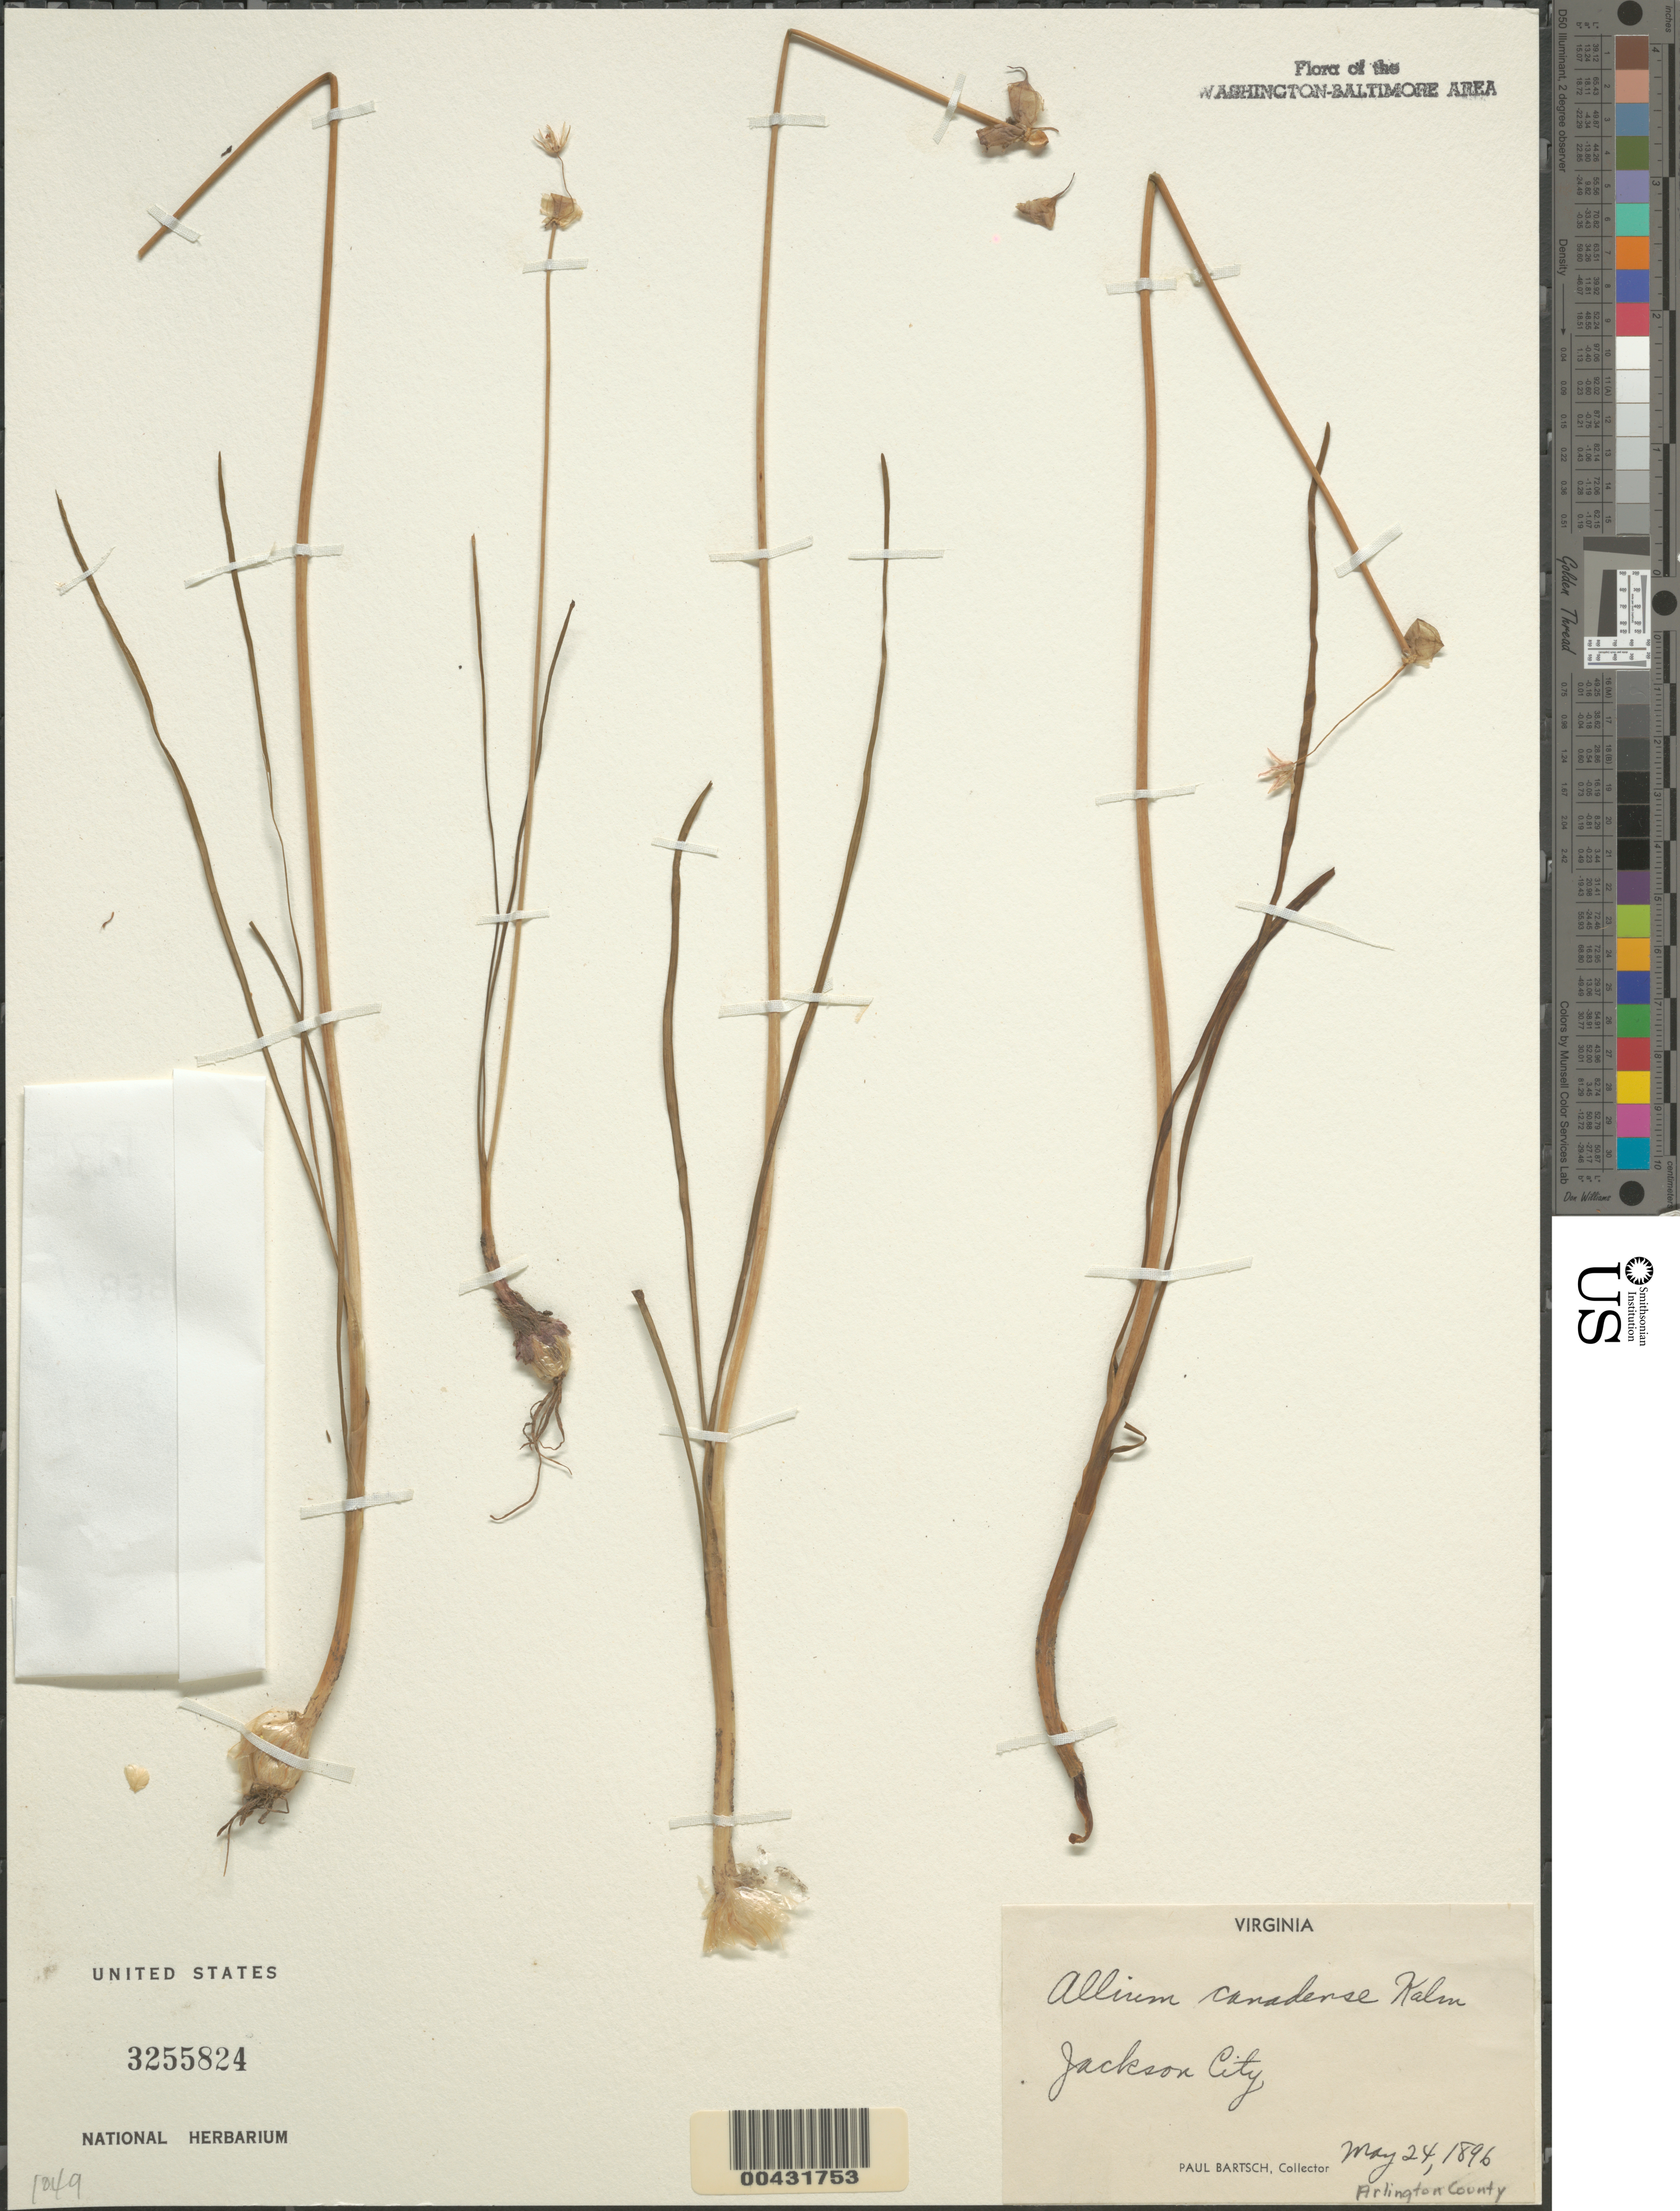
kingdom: Plantae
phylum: Tracheophyta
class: Liliopsida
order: Asparagales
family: Amaryllidaceae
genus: Allium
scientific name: Allium canadense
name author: L.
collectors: P. Bartsch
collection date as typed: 24 May 1896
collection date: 1896-05-24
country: United States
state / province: Virginia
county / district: Arlington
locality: Jackson City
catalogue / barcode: US 3255824